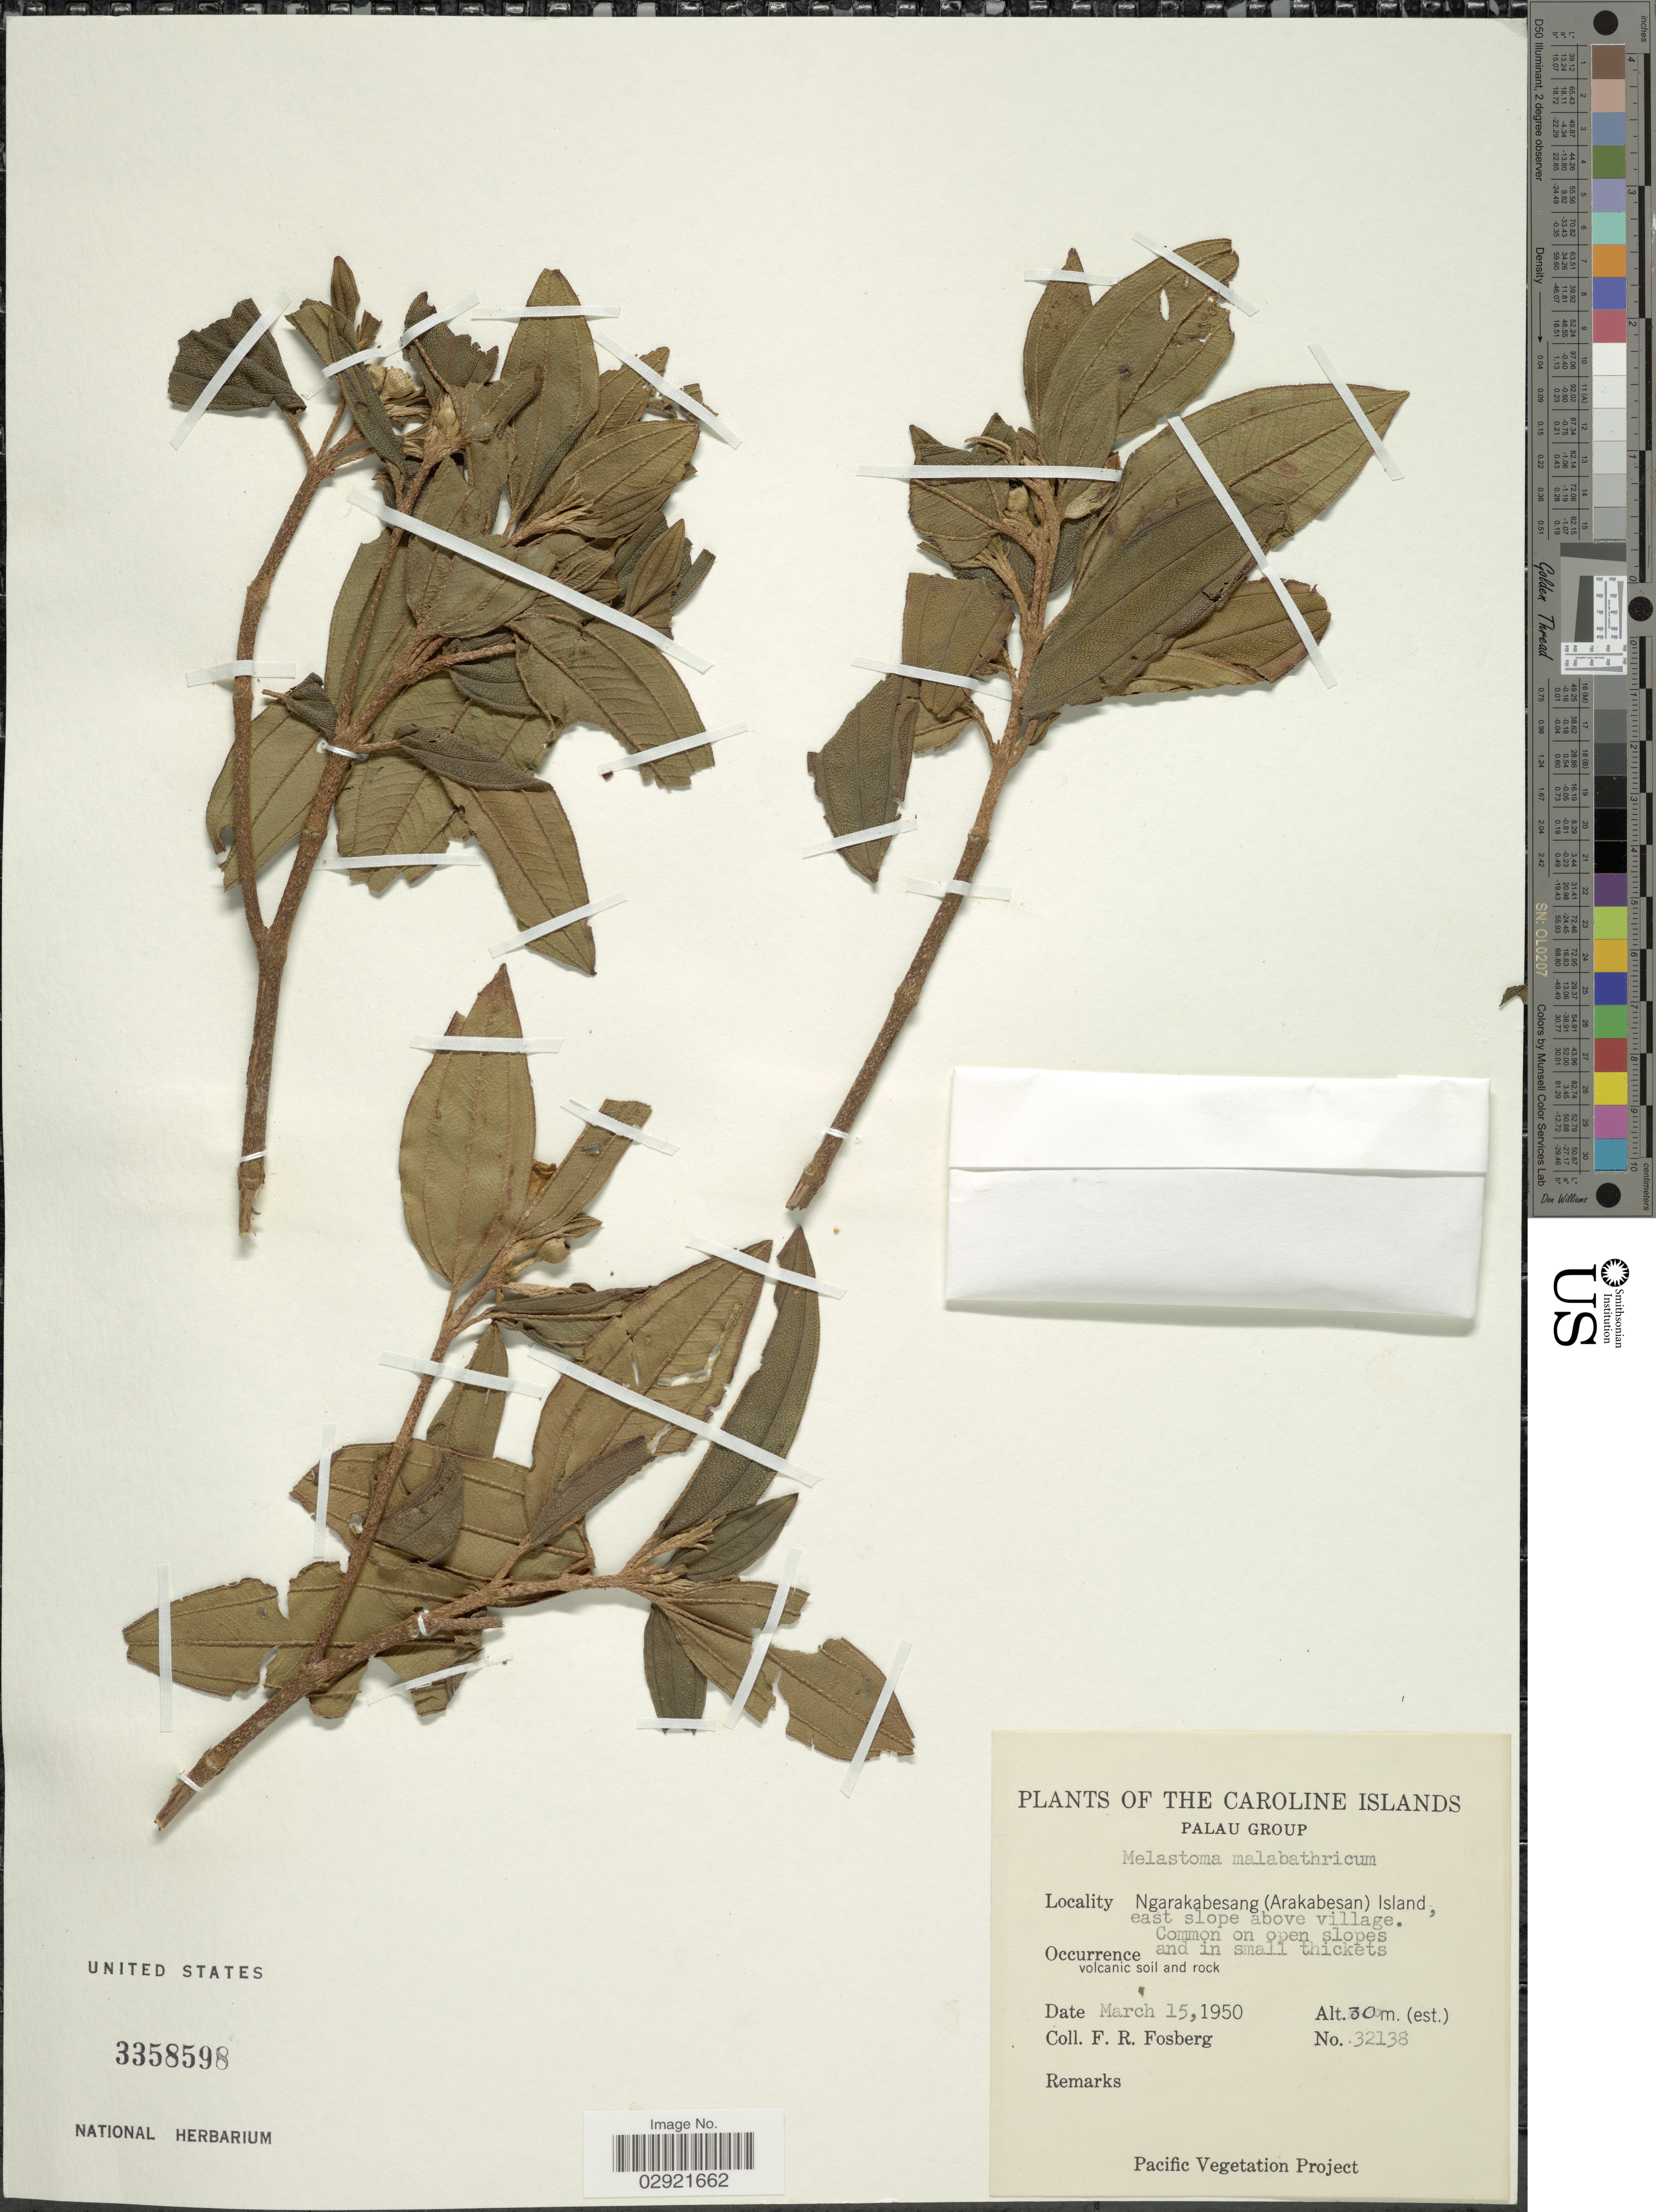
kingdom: Plantae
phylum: Tracheophyta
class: Magnoliopsida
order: Myrtales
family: Melastomataceae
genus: Melastoma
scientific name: Melastoma malabathricum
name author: L.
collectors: F. R. Fosberg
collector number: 32138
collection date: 1950-03-15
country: Palau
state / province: Koror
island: Ngerekebesang [Arakabesan]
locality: Caroline Islands. Palau Group. Ngarakabesang (Arakabesan) Island, east slope above village.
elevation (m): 30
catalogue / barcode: US 3358598